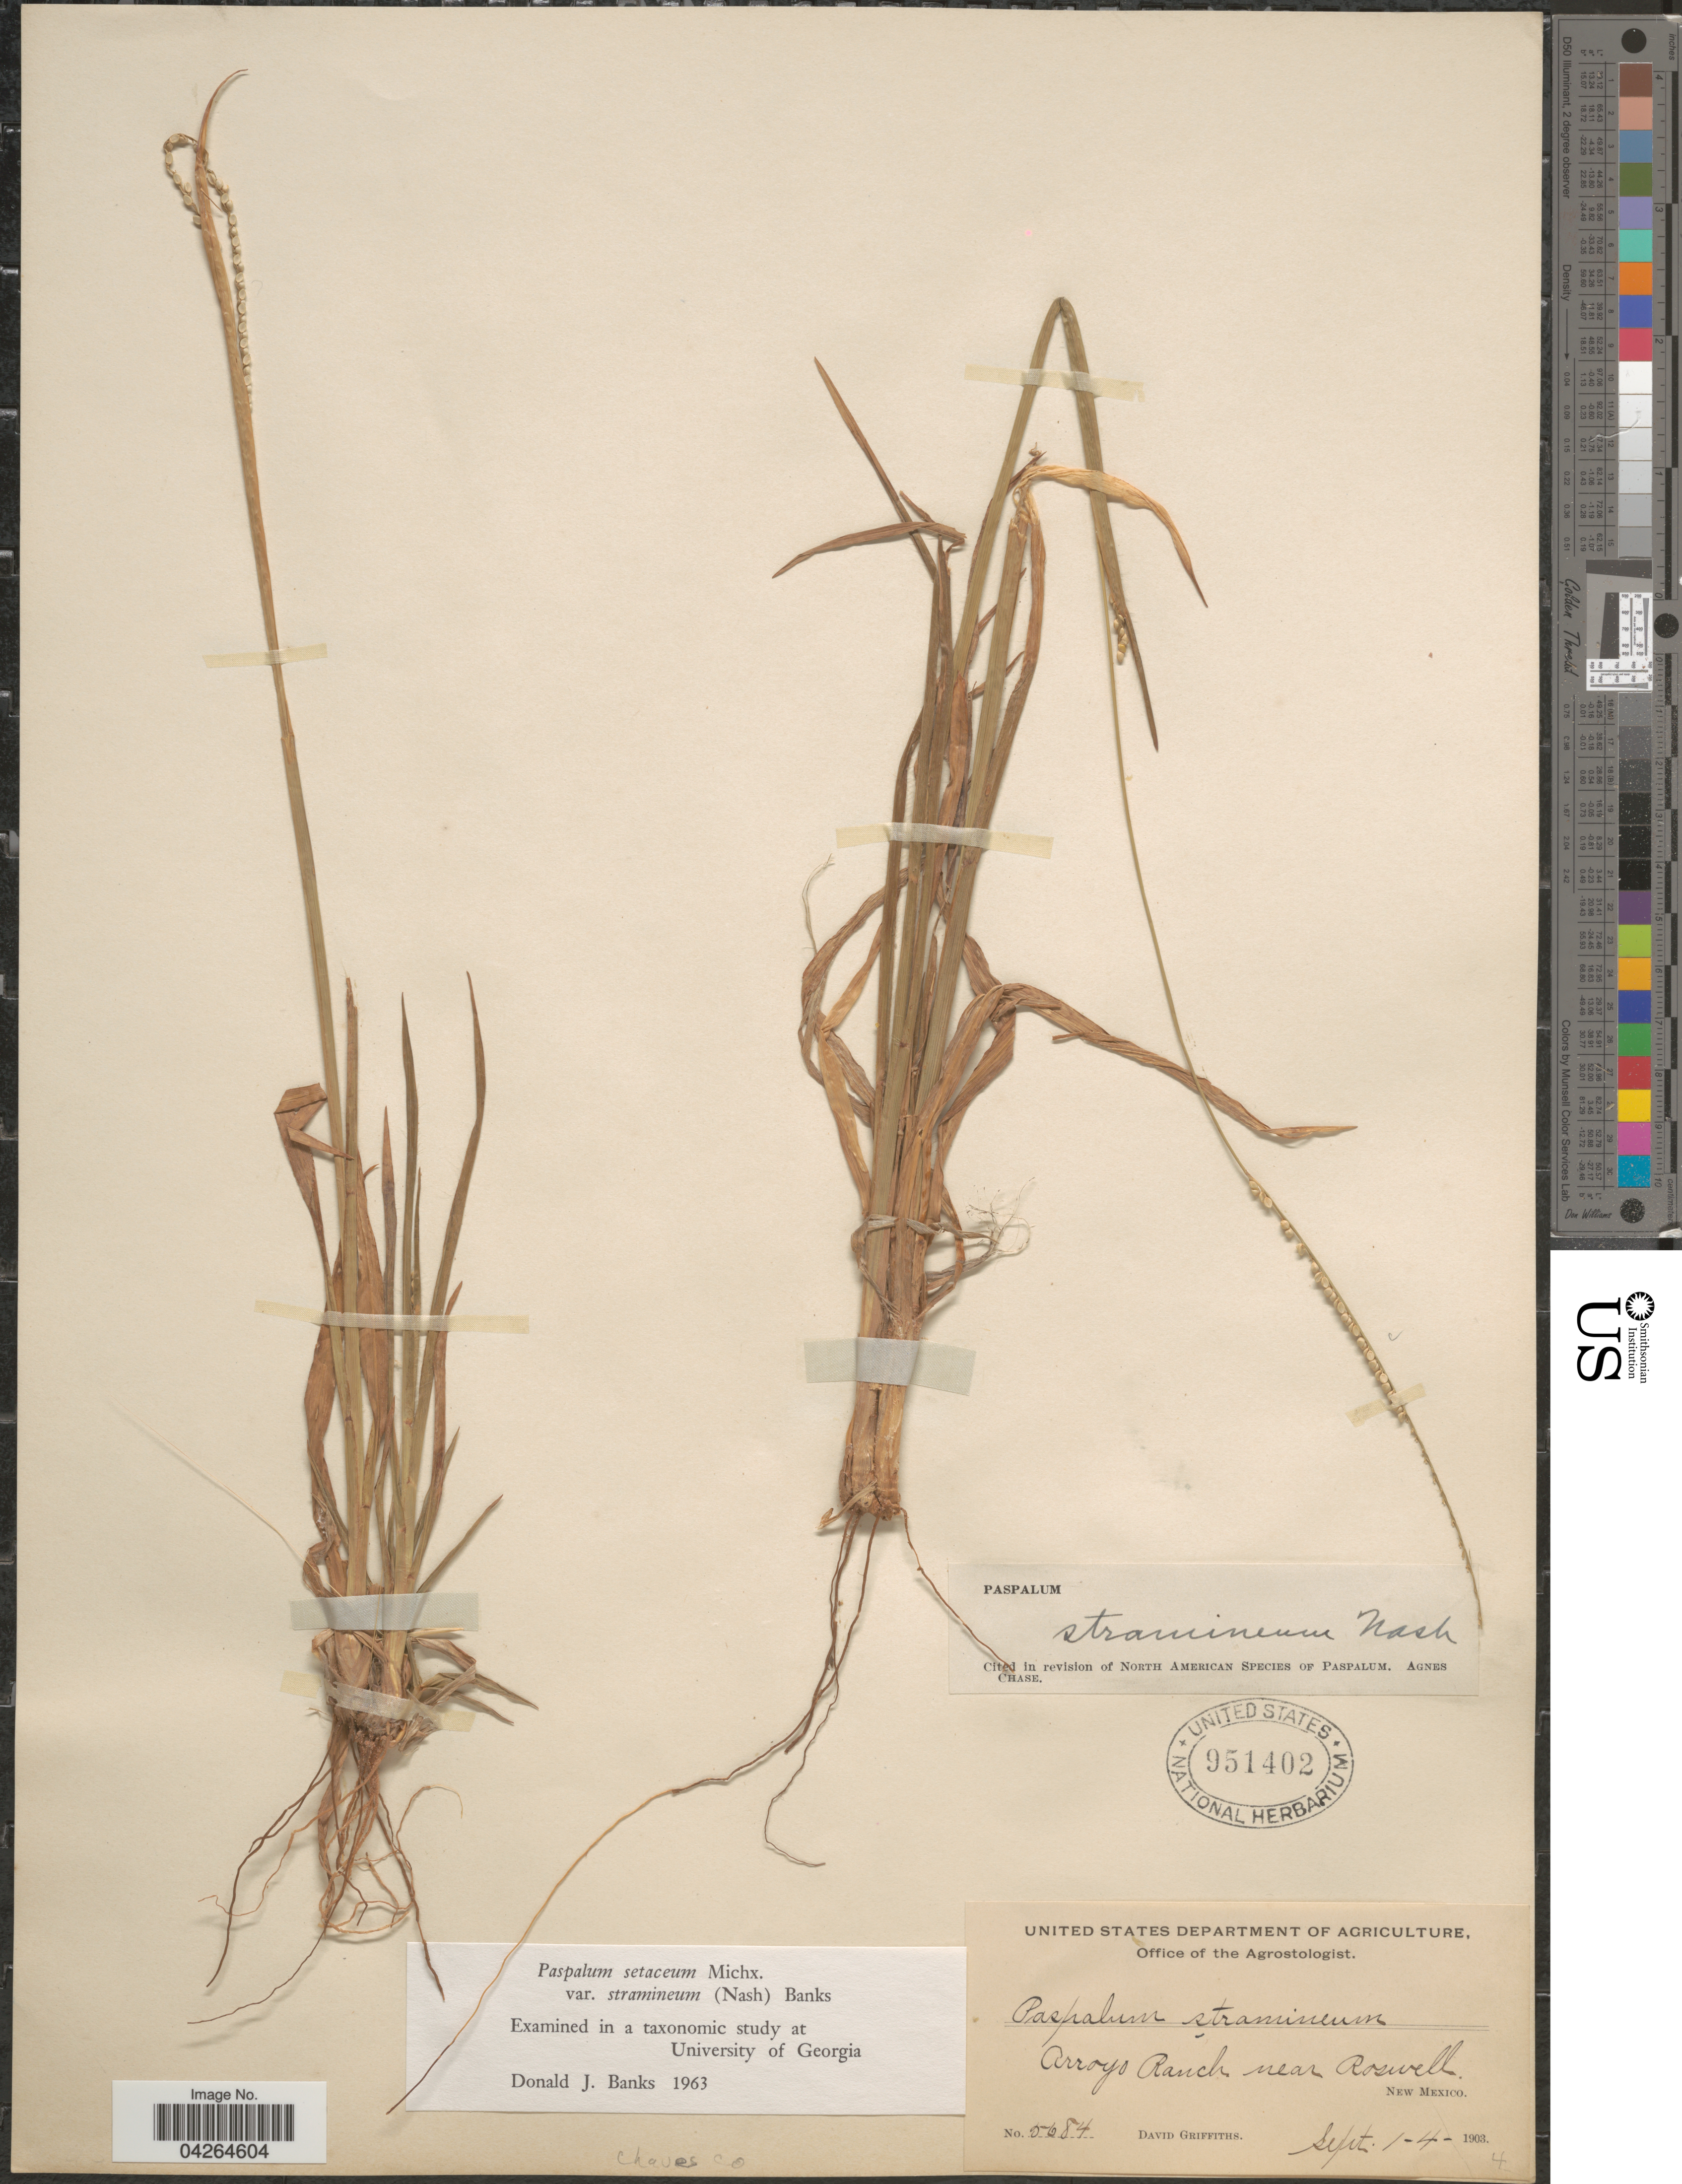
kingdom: Plantae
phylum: Tracheophyta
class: Liliopsida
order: Poales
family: Poaceae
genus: Paspalum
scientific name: Paspalum setaceum var. stramineum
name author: (Nash) D.J. Banks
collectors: D. Griffiths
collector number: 5684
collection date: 1903-09-01/1903-09-04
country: United States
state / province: New Mexico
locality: Arroyo Ranch near Roswell. Chaves Co.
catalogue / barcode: US 951402